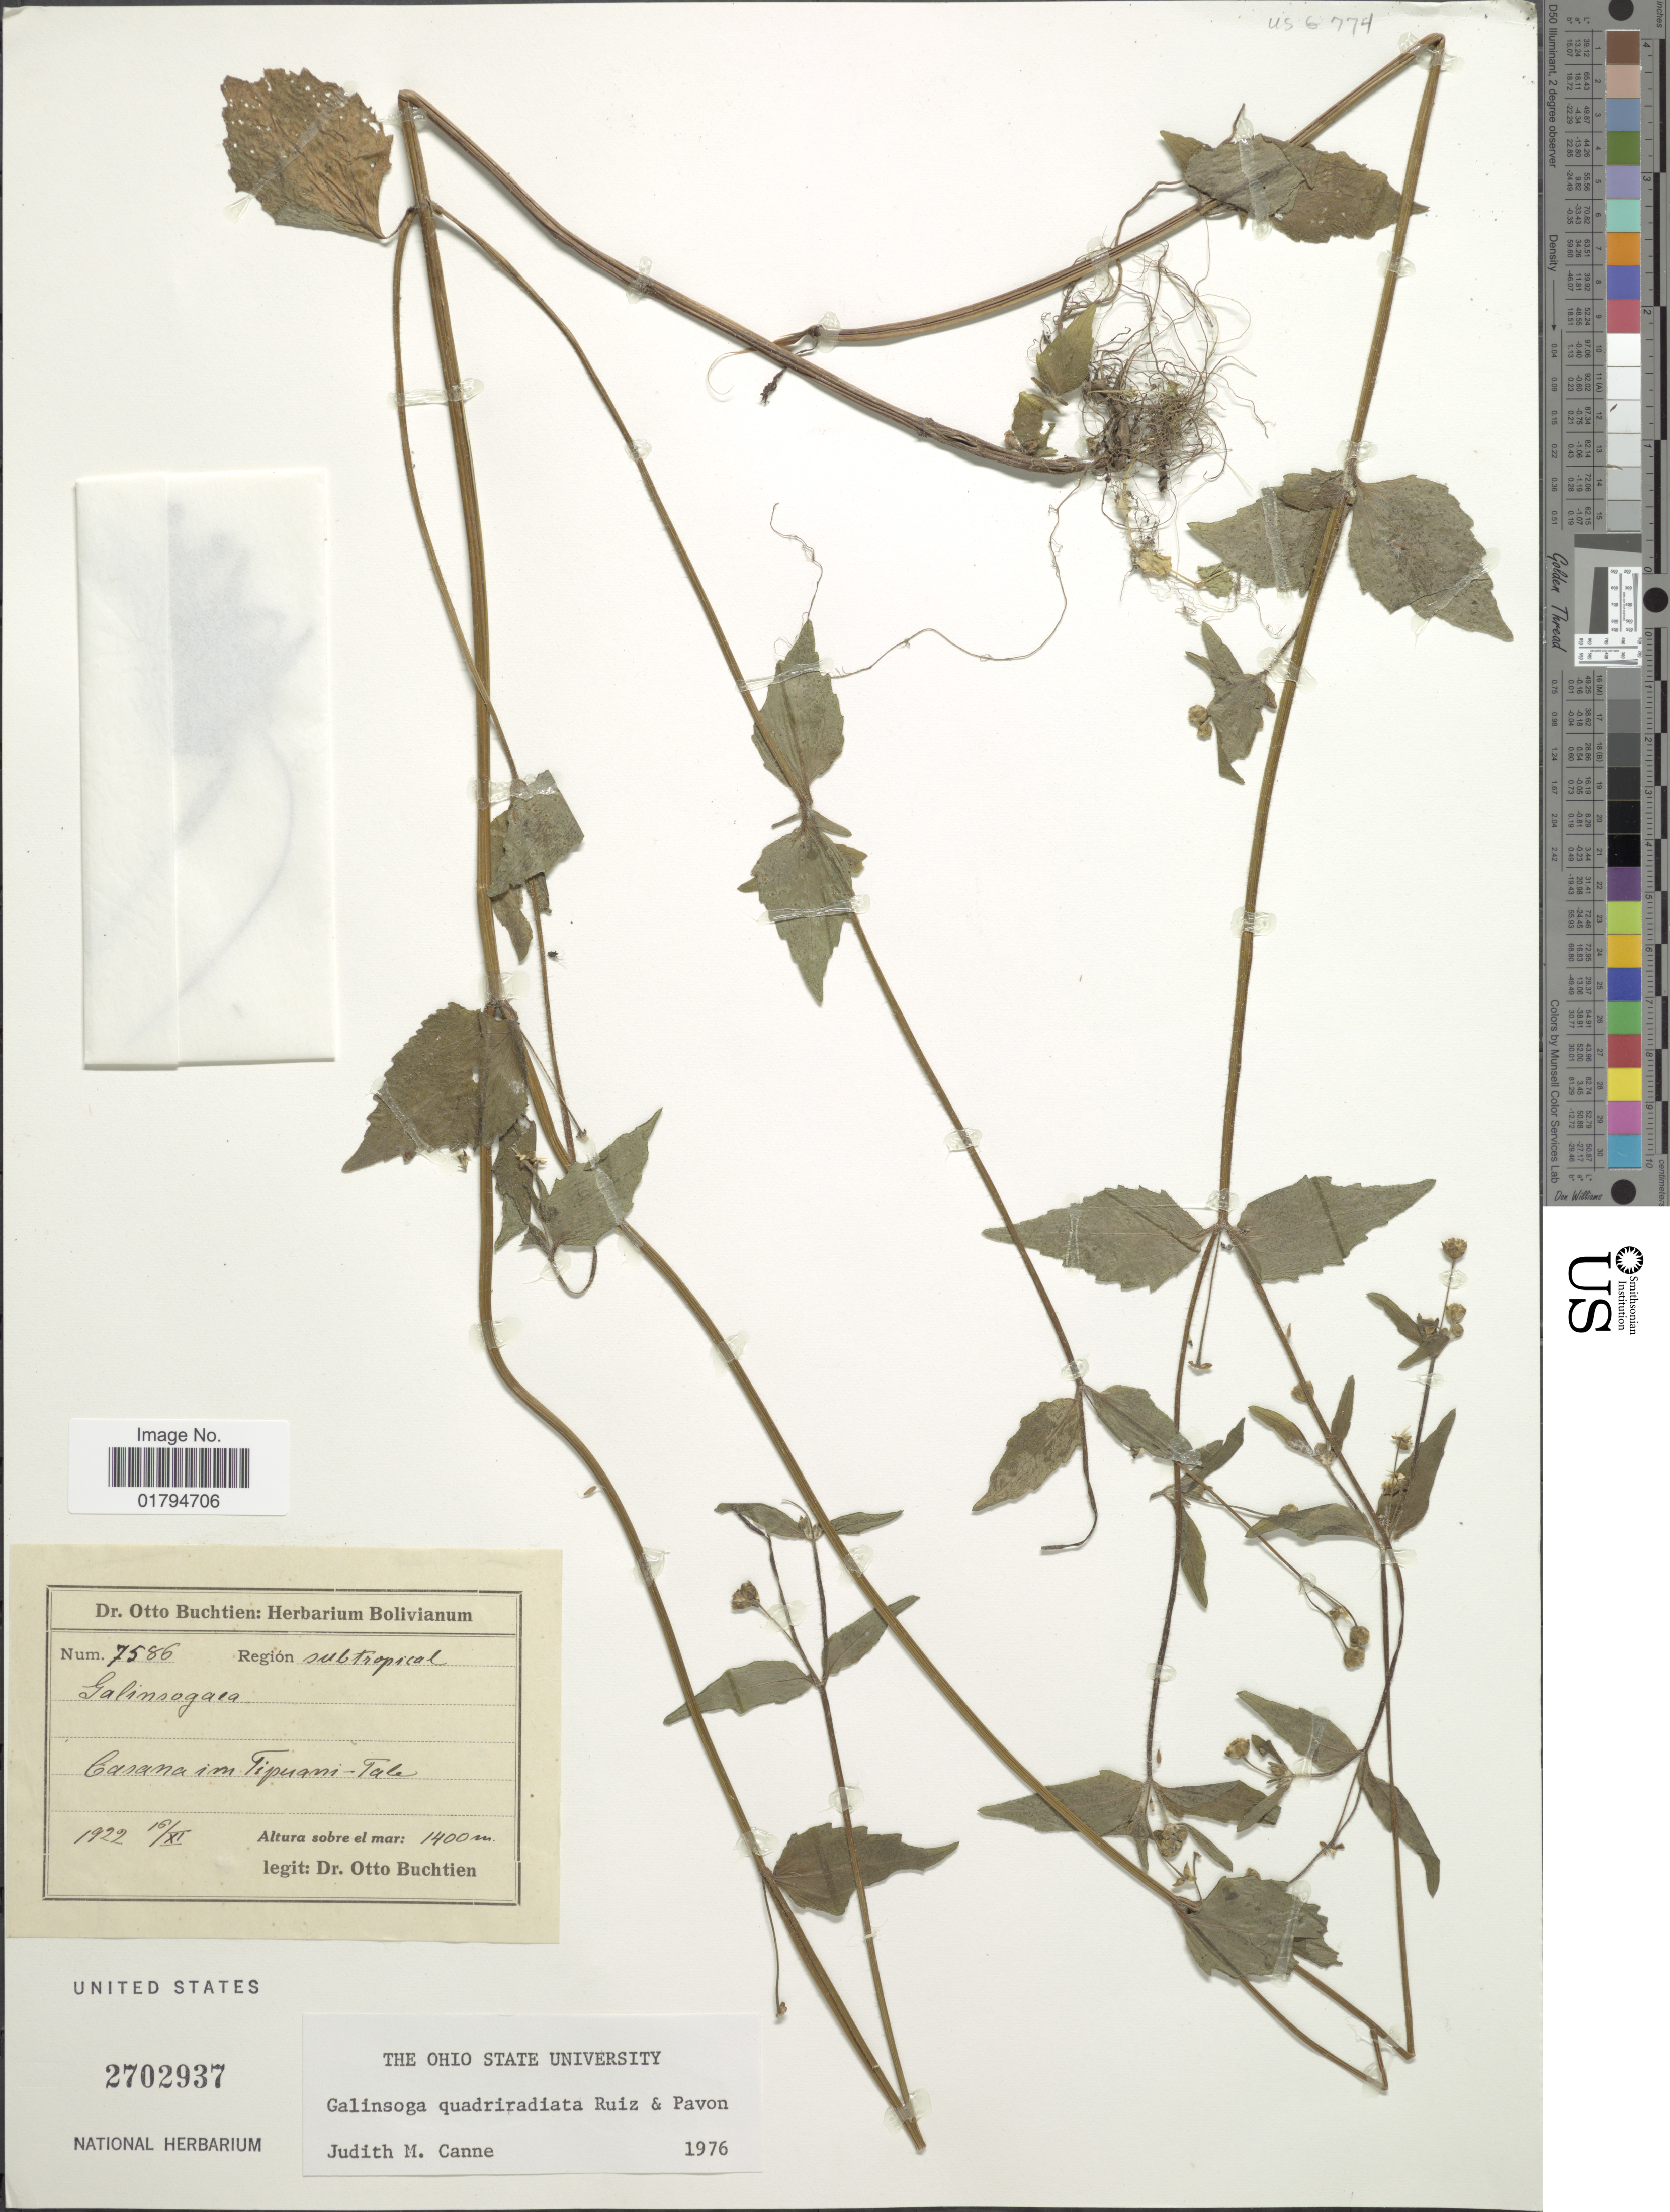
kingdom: Plantae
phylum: Tracheophyta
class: Magnoliopsida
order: Asterales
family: Asteraceae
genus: Galinsoga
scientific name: Galinsoga quadriradiata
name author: Ruiz & Pav.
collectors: O. Buchtien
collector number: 7586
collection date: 1922-11-16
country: Bolivia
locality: Canama im Tipuani-Tale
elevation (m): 1400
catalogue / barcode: US 2702937